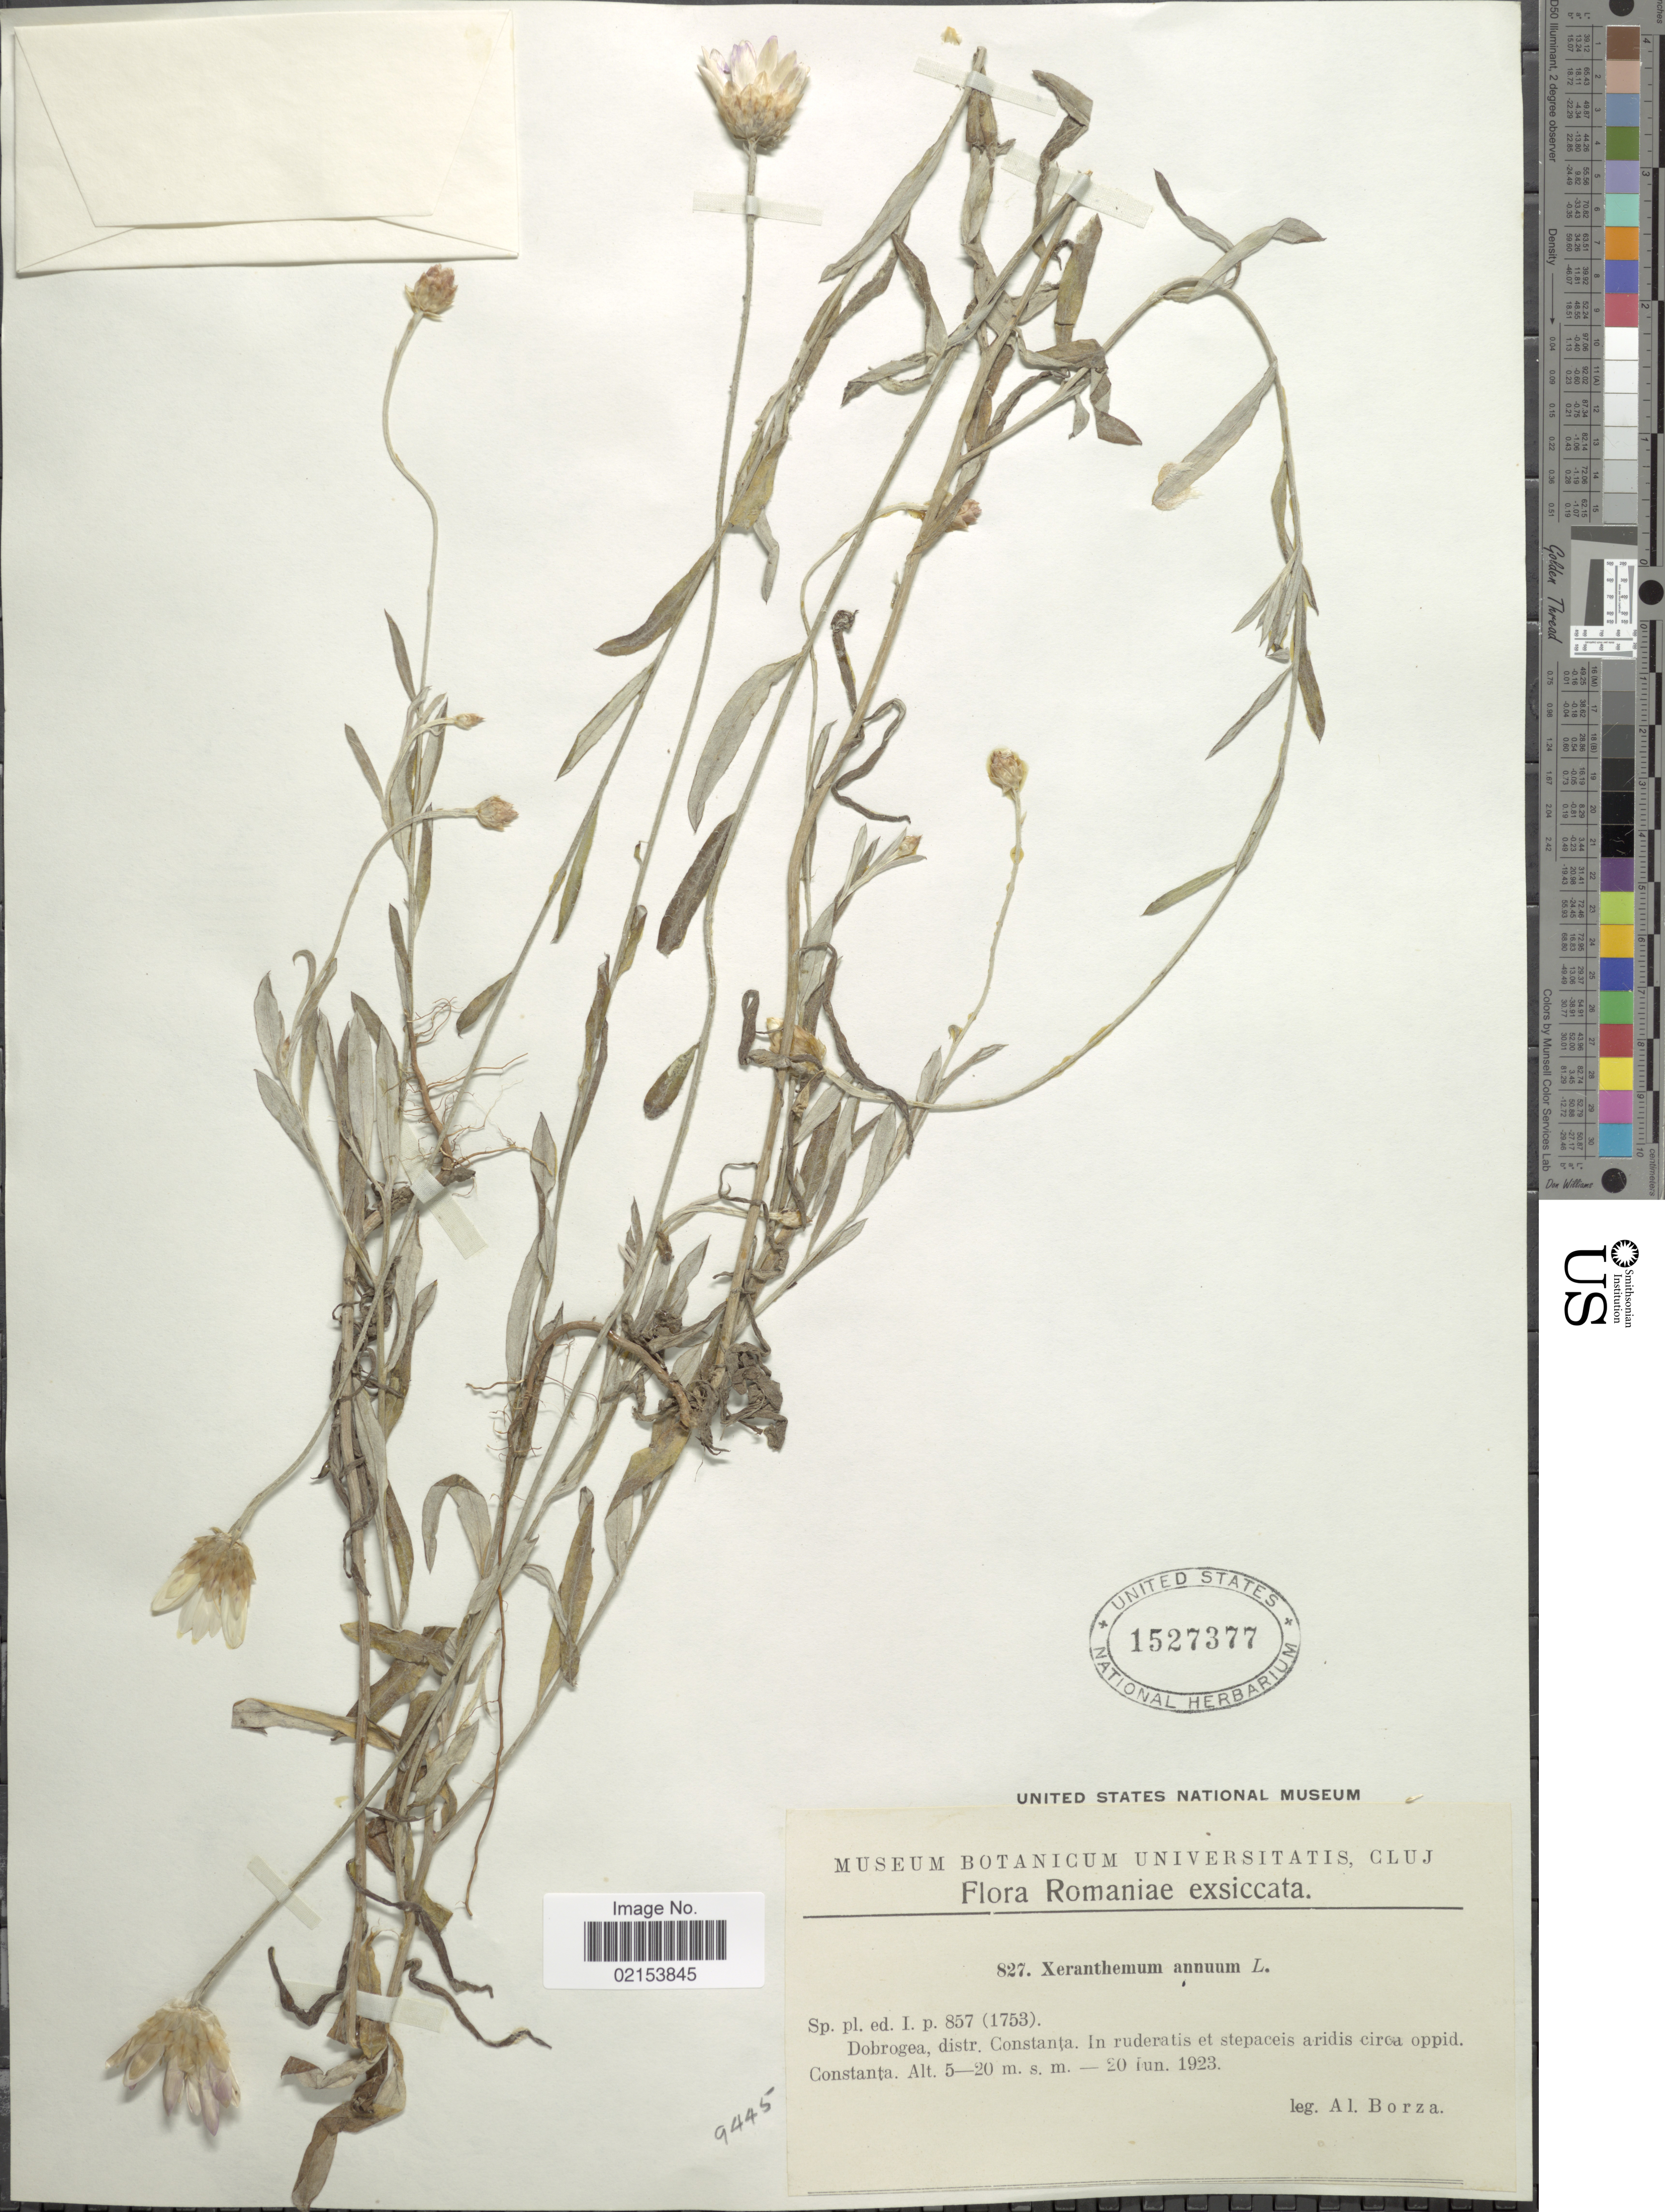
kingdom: Plantae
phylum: Tracheophyta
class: Magnoliopsida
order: Asterales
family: Asteraceae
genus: Xeranthemum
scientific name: Xeranthemum annuum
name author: L.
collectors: A. Borza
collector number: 827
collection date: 1923-06-20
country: Romania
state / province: Constanta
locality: Doborgea, distr. Constanta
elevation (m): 5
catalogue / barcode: US 1527377